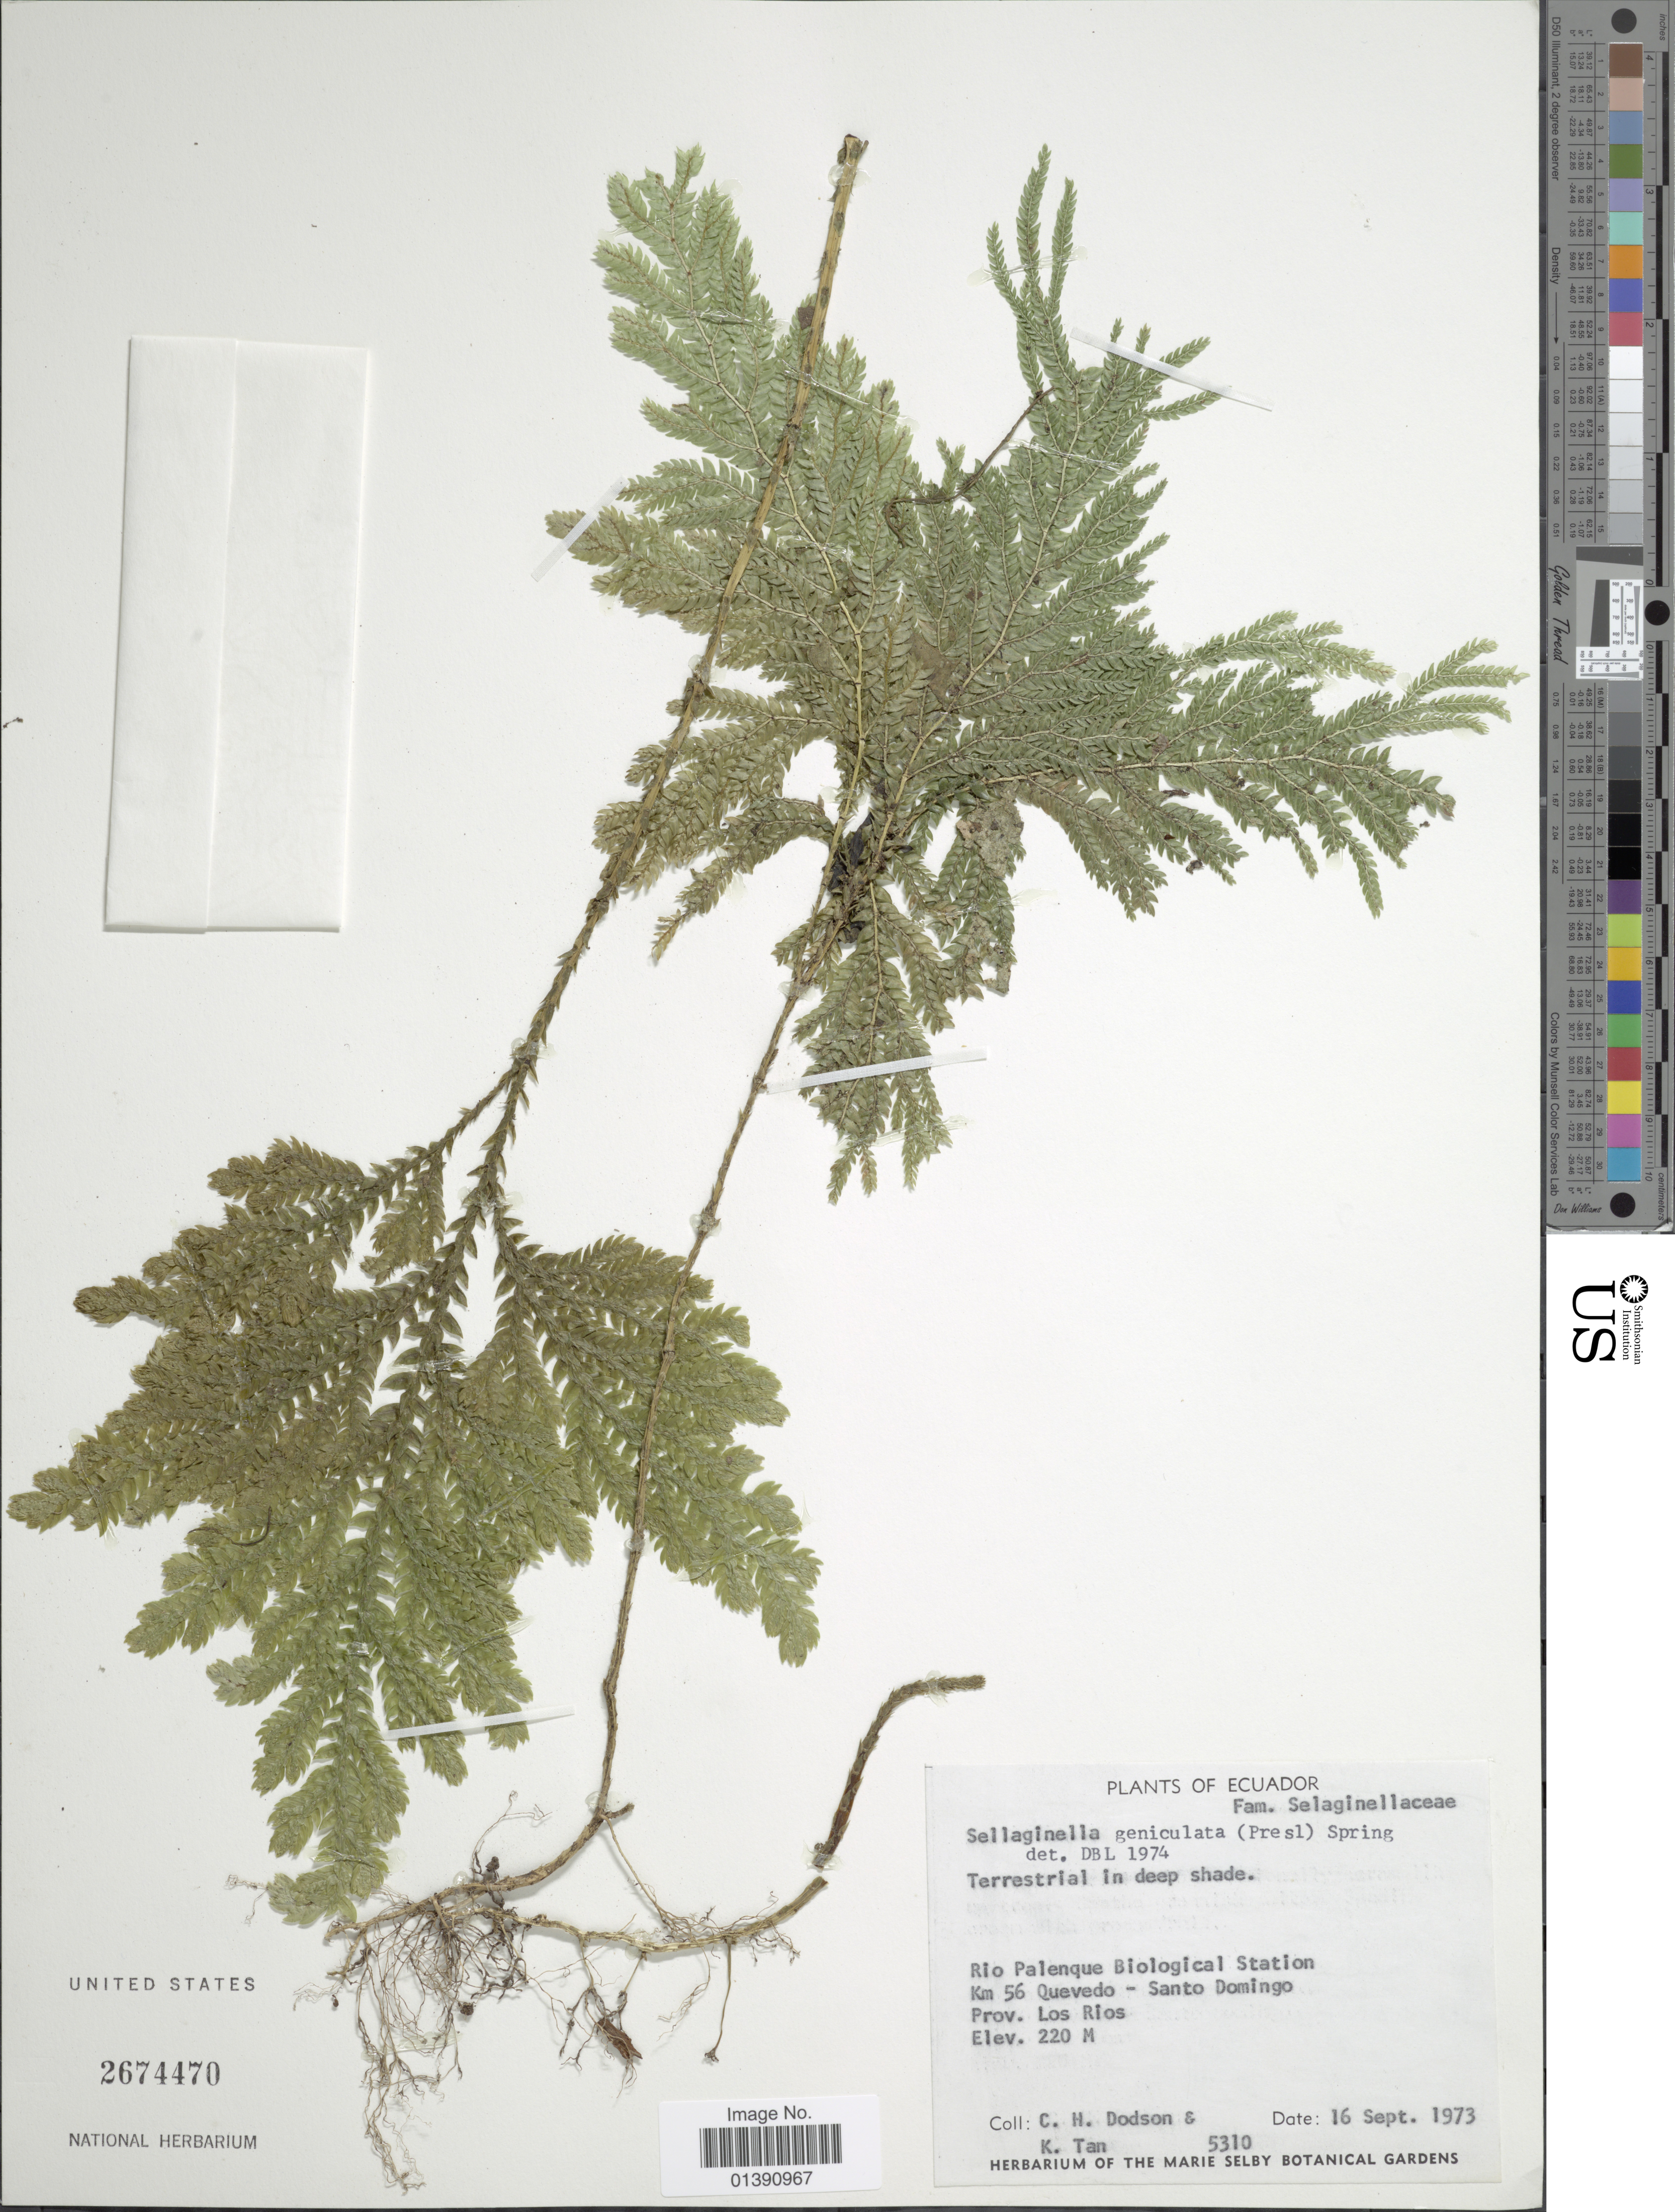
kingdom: Plantae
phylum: Tracheophyta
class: Lycopodiopsida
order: Selaginellales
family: Selaginellaceae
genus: Selaginella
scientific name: Selaginella geniculata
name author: (C. Presl) Spring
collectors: C. H. Dodson & K. Tan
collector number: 5310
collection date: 1973-09-16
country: Ecuador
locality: Rio Palenque Biological Station, Km 56 Quevedo - Santo Domingo, Prov. Los Rios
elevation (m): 220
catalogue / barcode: US 2674470